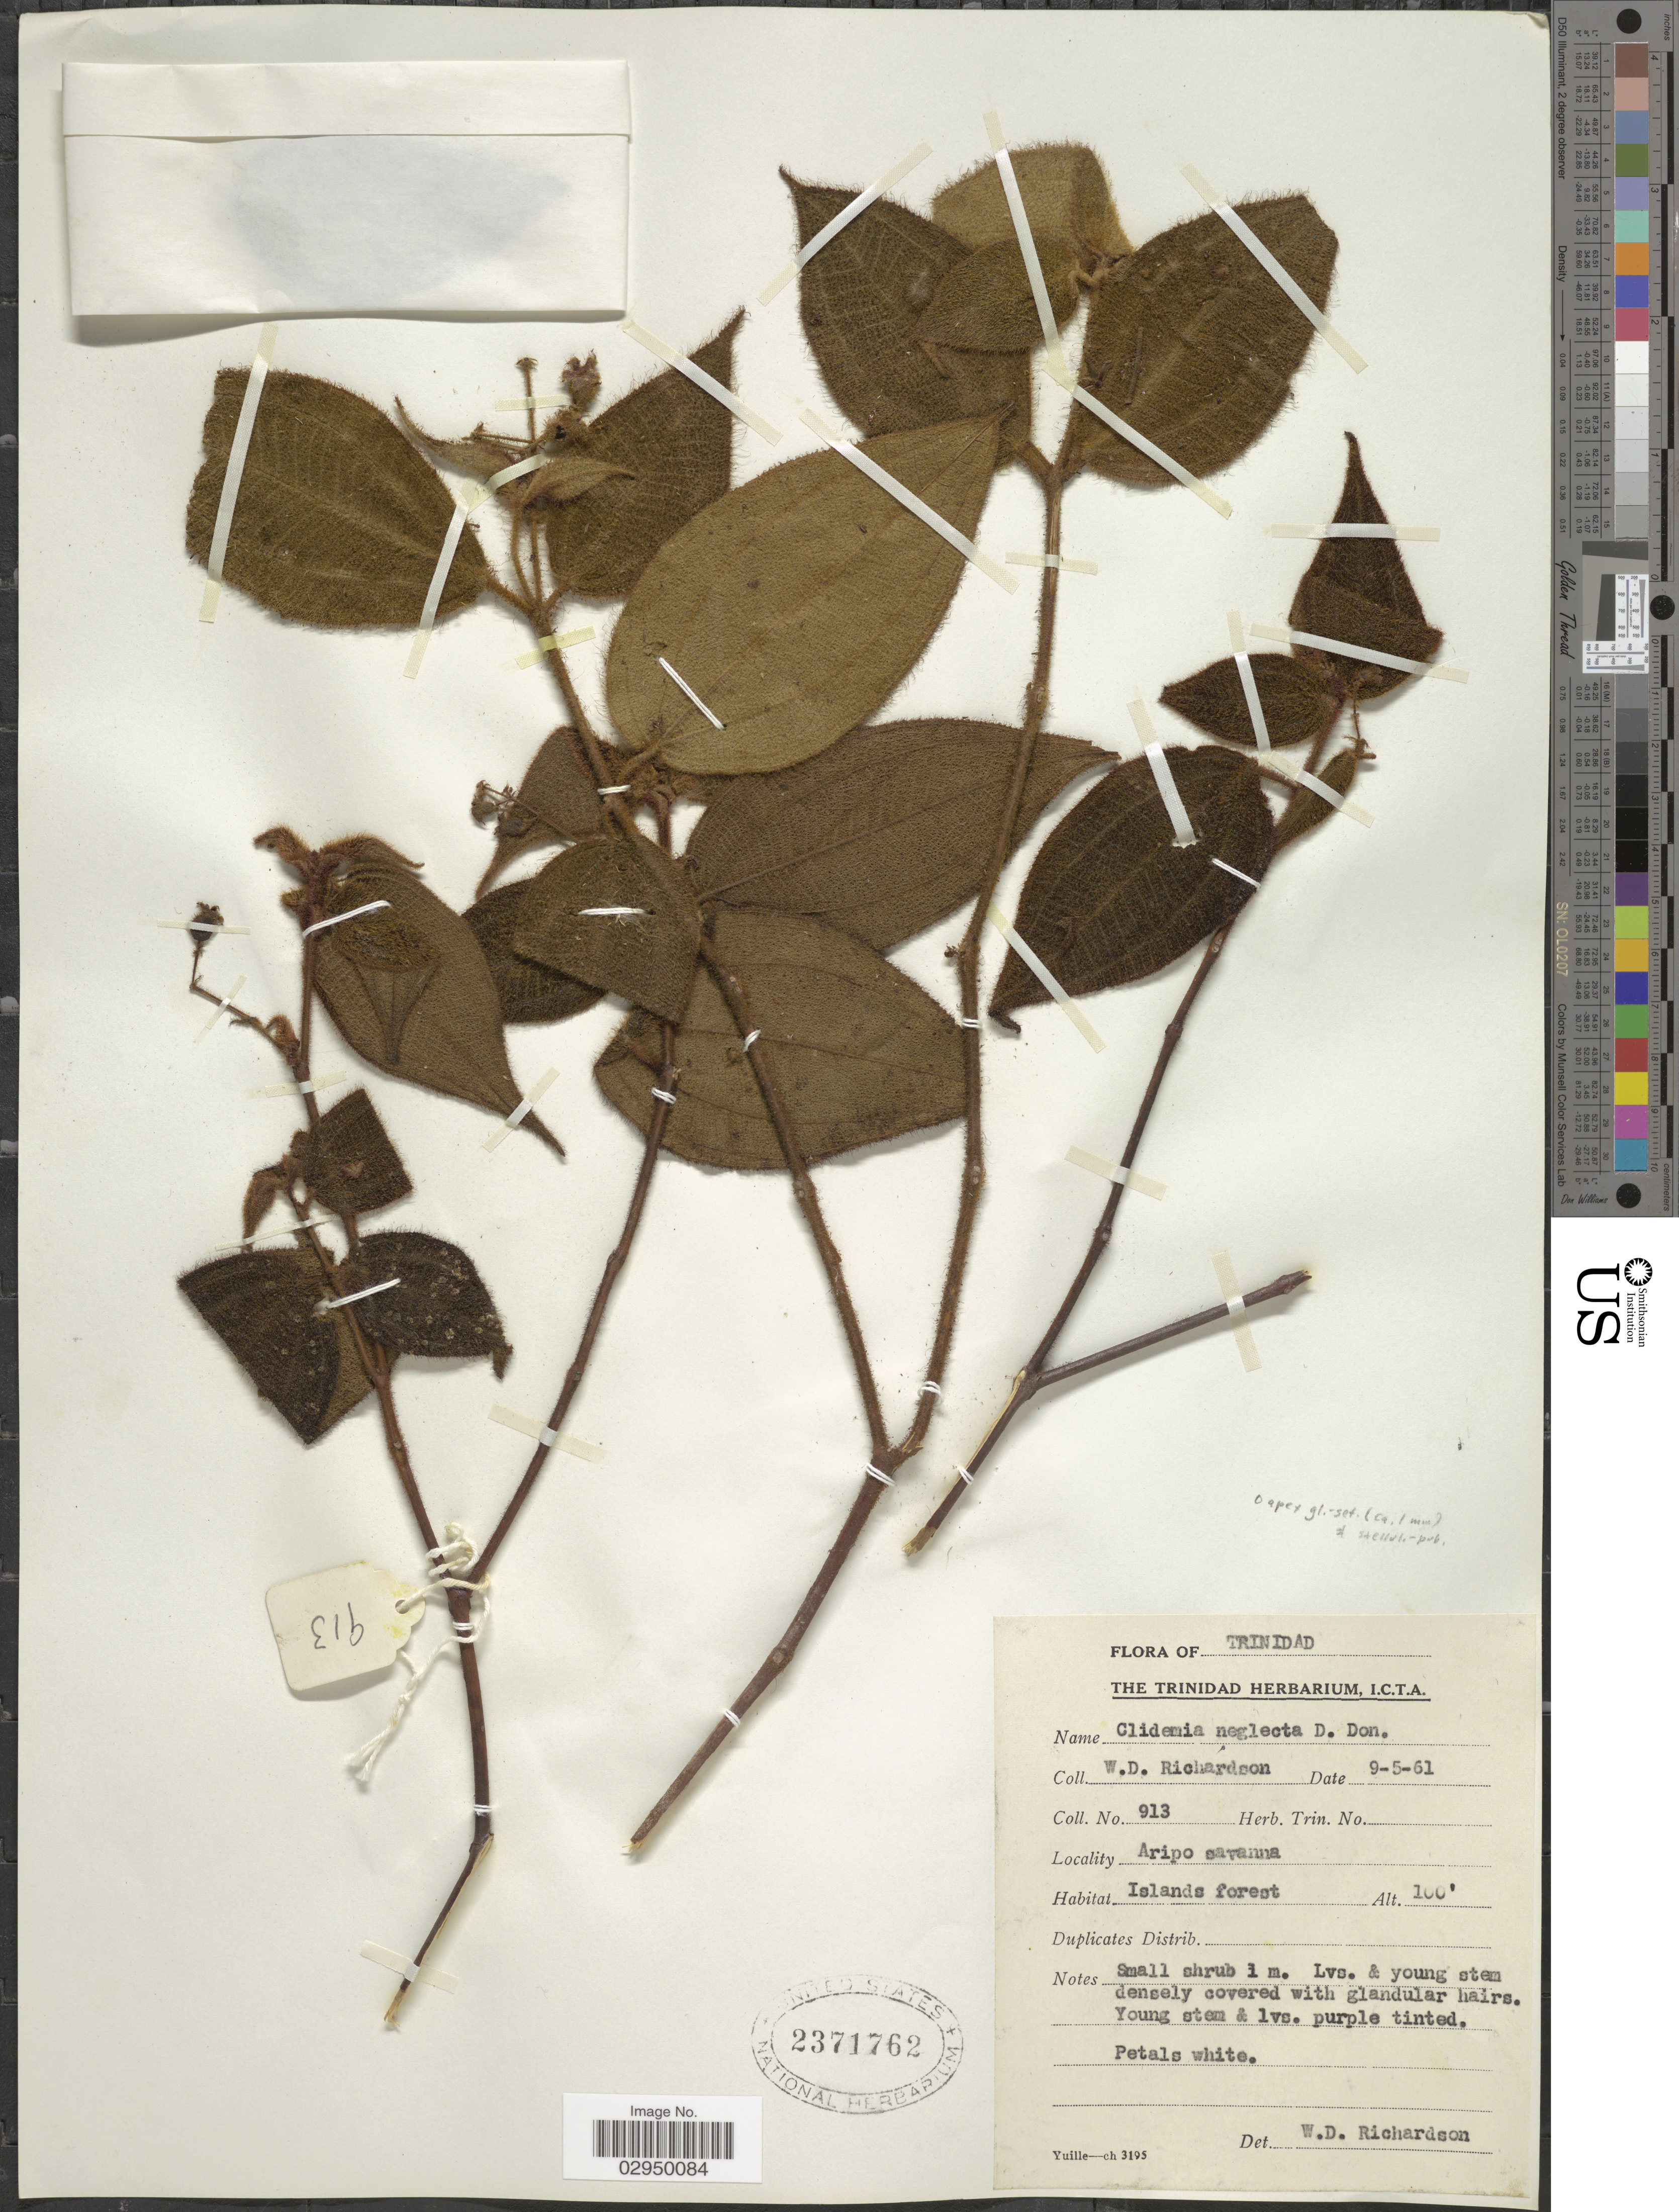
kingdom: Plantae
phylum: Tracheophyta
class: Magnoliopsida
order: Myrtales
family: Melastomataceae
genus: Clidemia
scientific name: Clidemia urceolata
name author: DC.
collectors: W. D. Richardson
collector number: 913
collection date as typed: Transcribed d/m/y: 9/5/61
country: Trinidad and Tobago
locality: Trinidad. Aripo savanna.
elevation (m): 30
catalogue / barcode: US 2371762